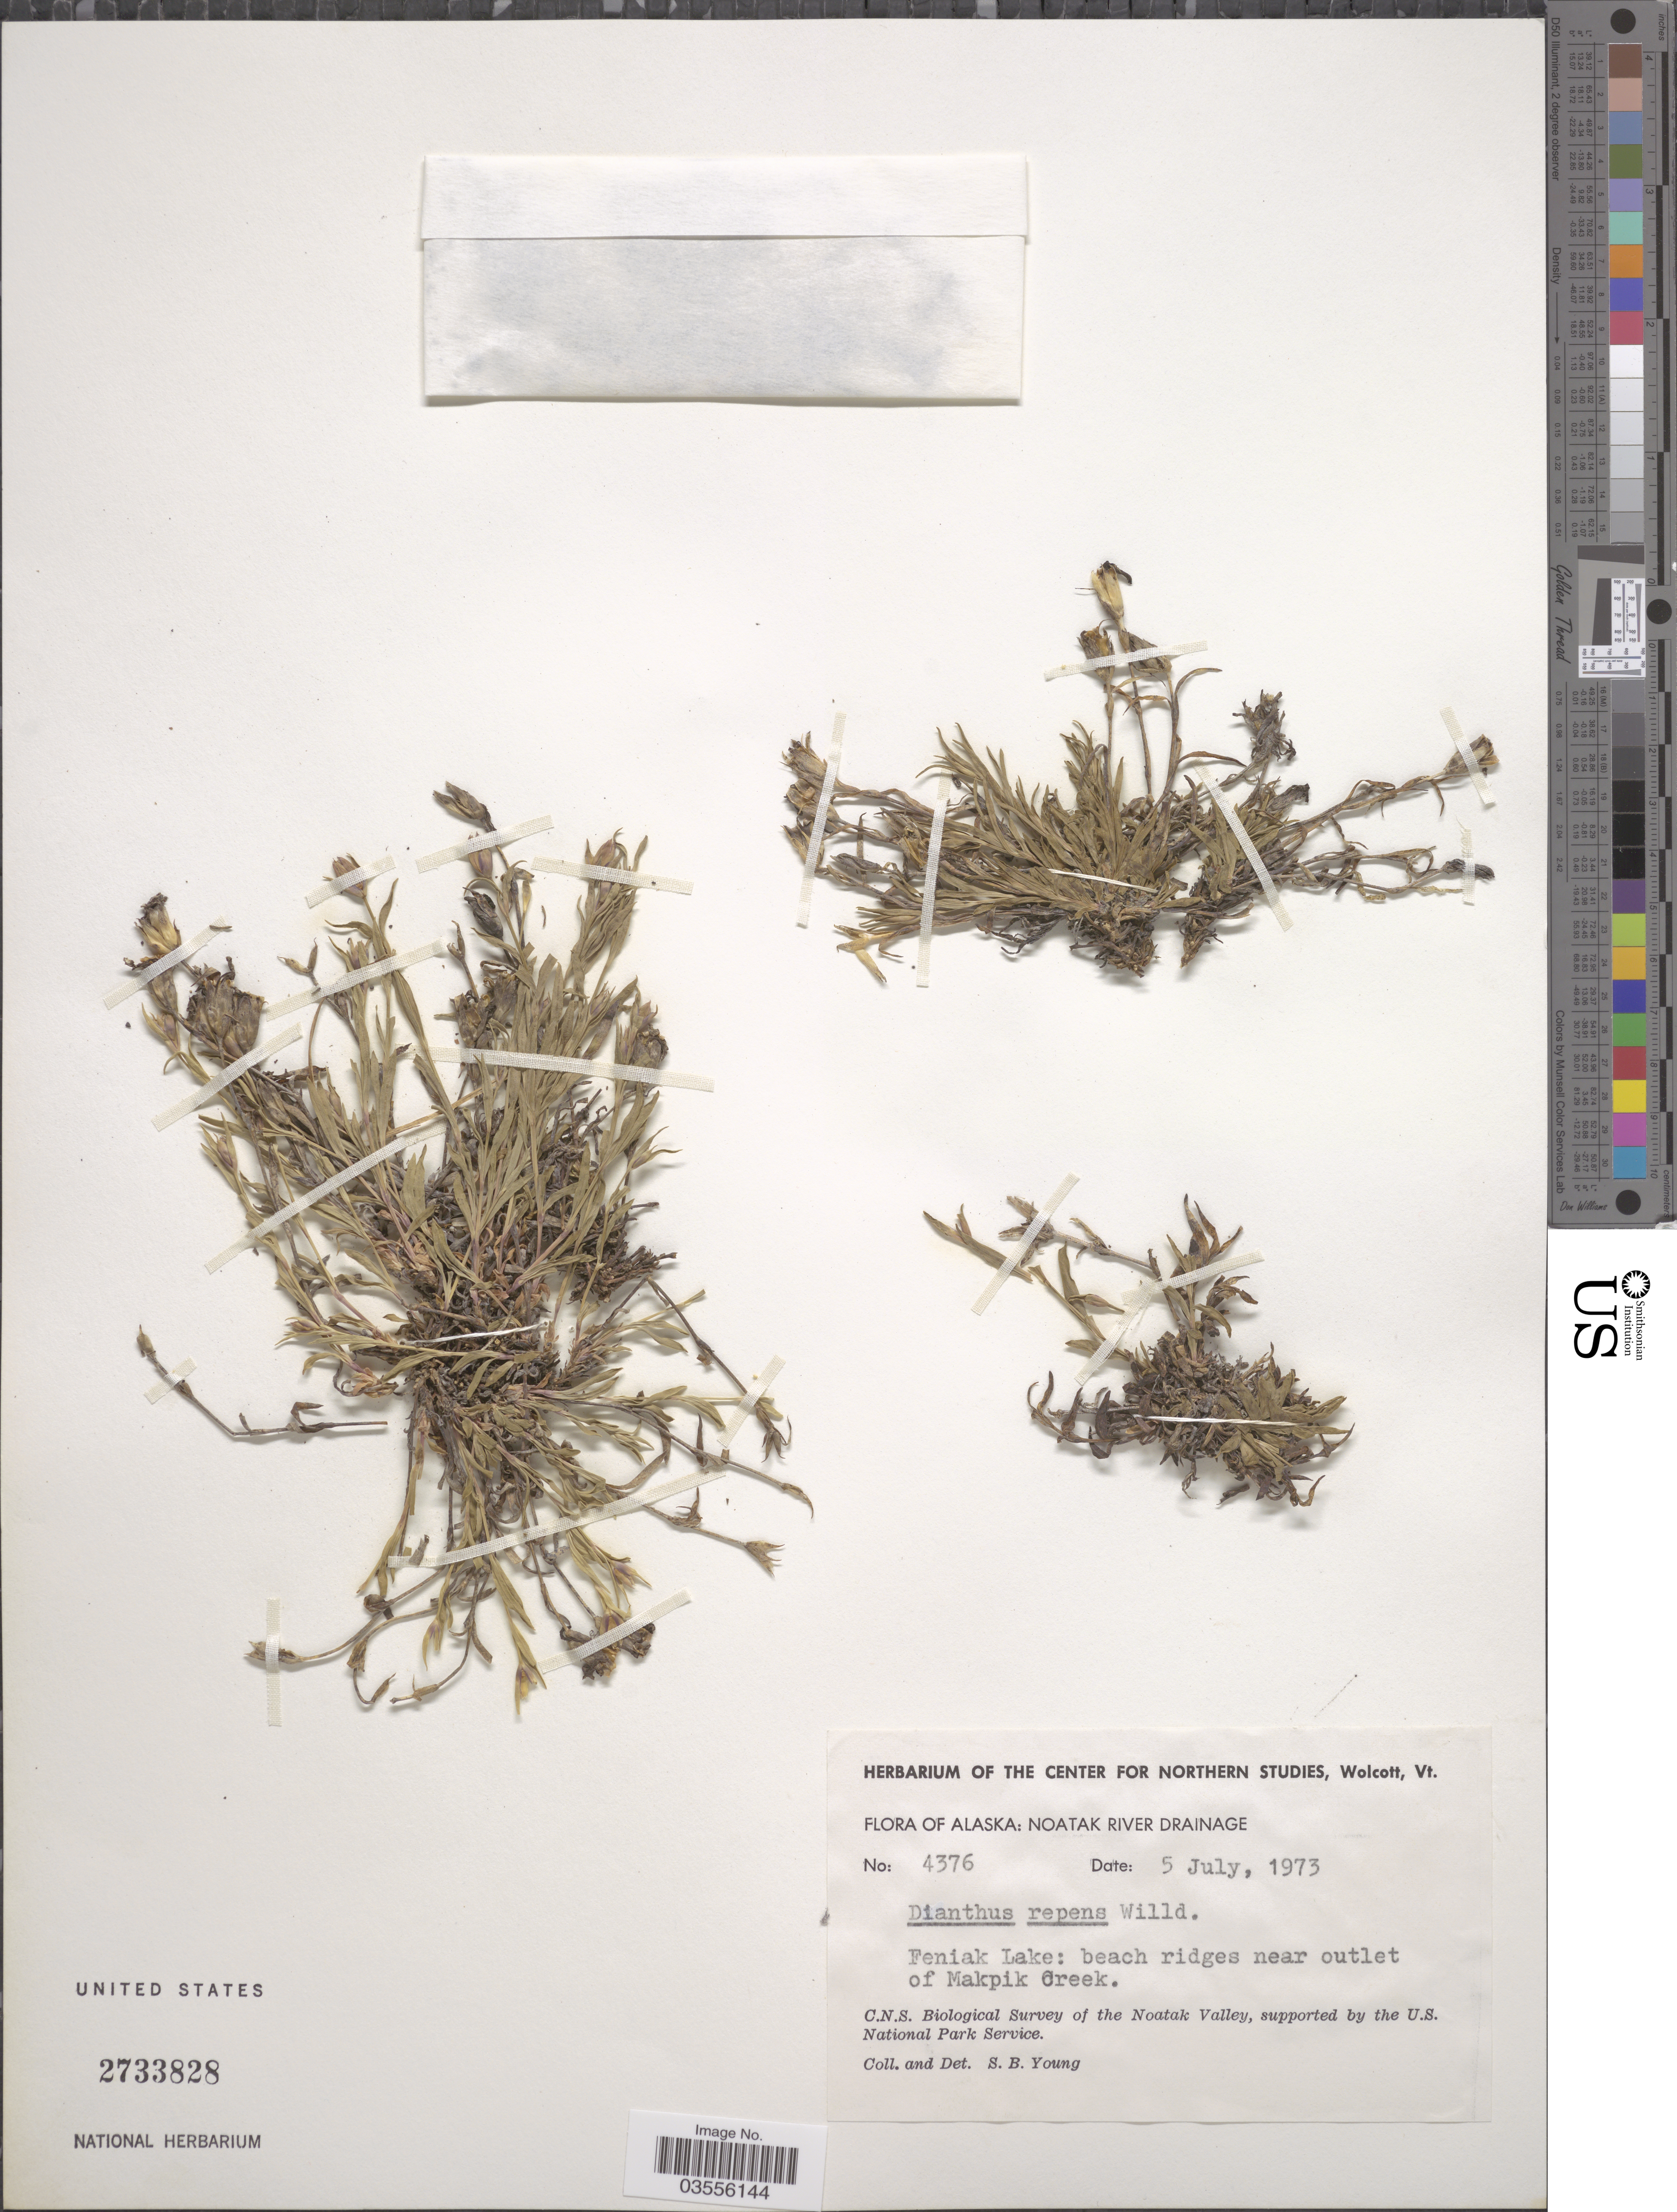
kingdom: Plantae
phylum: Tracheophyta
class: Magnoliopsida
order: Caryophyllales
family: Caryophyllaceae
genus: Dianthus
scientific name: Dianthus repens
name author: L.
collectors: S. Young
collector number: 4376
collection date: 1973-07-05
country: United States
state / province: Alaska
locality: Noatak River Drainage. Feniak Lake: near outlet of Makpik Creek.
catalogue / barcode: US 2733828